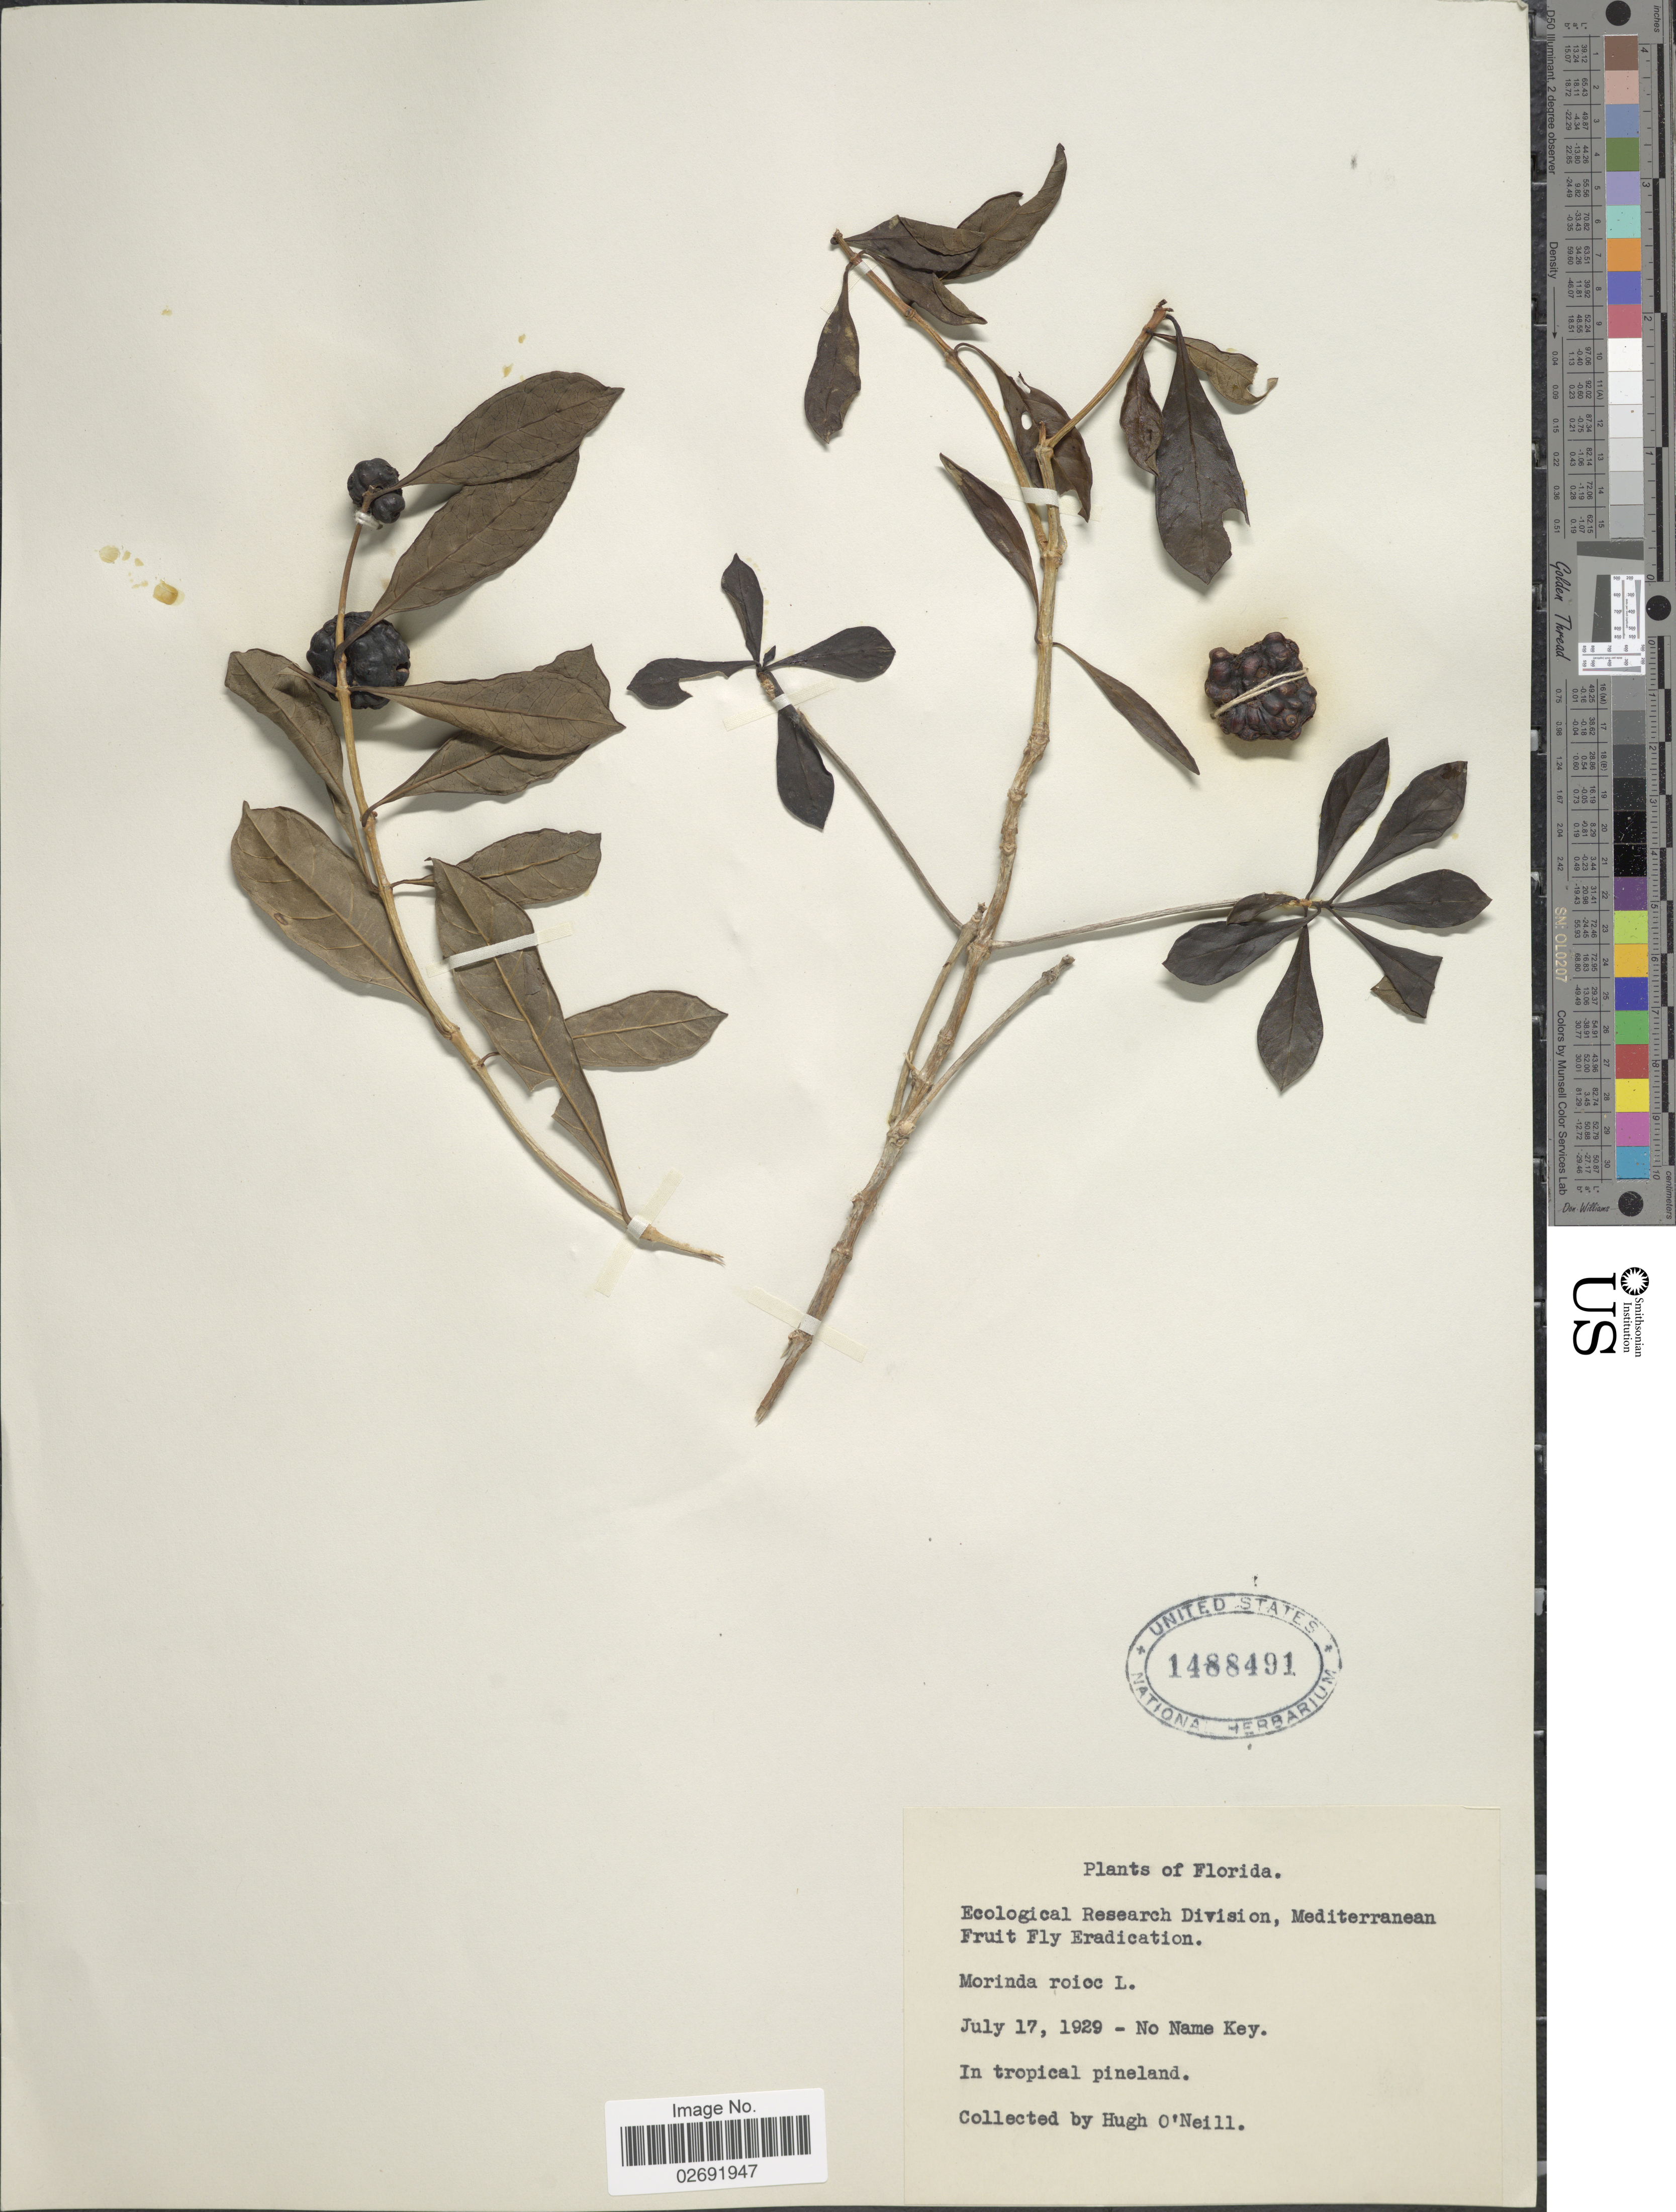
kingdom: Plantae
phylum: Tracheophyta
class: Magnoliopsida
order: Gentianales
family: Rubiaceae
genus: Morinda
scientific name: Morinda royoc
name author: L.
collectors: H. O'Neill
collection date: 1929-07-17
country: United States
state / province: Florida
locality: In tropical pineland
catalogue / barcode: US 1488491